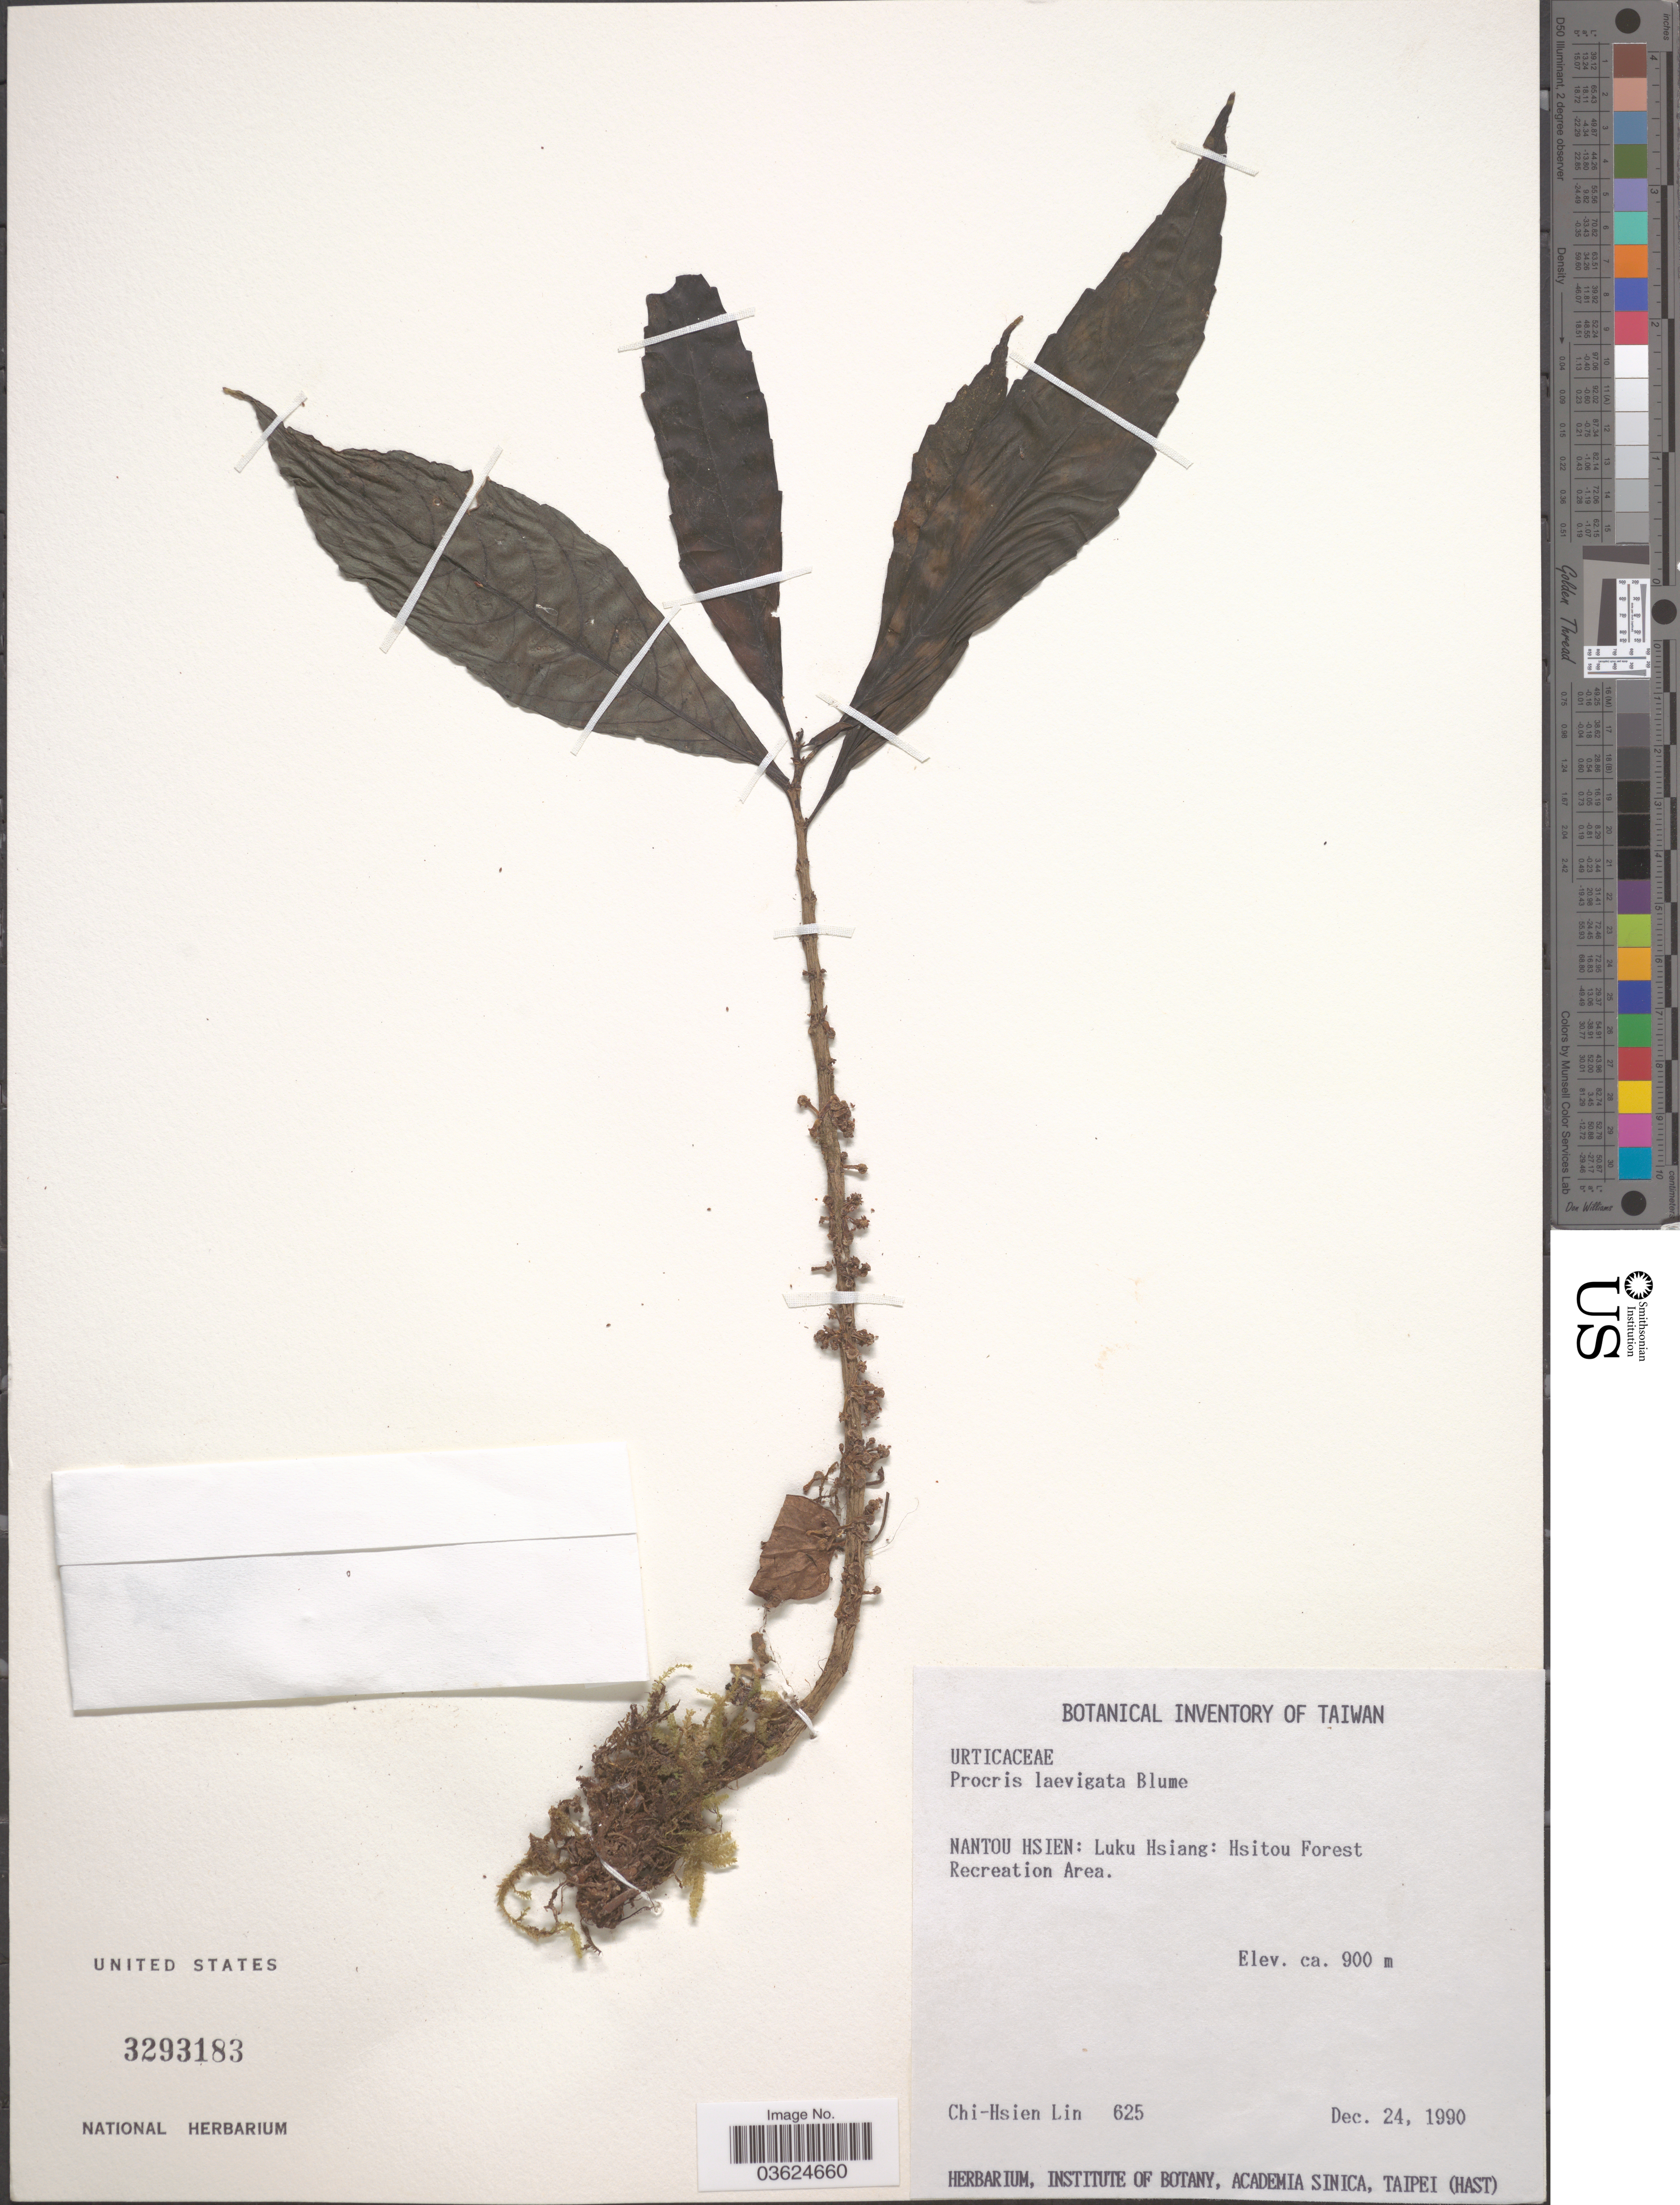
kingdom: Plantae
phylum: Tracheophyta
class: Magnoliopsida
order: Rosales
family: Urticaceae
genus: Procris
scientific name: Procris laevigata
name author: Blume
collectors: C. Lin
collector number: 625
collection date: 1990-12-24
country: Taiwan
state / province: Nantou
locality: Nantou Hsien: Luku Hsiang: Hsitou Forest Recreation Area.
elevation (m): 900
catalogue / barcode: US 3293183